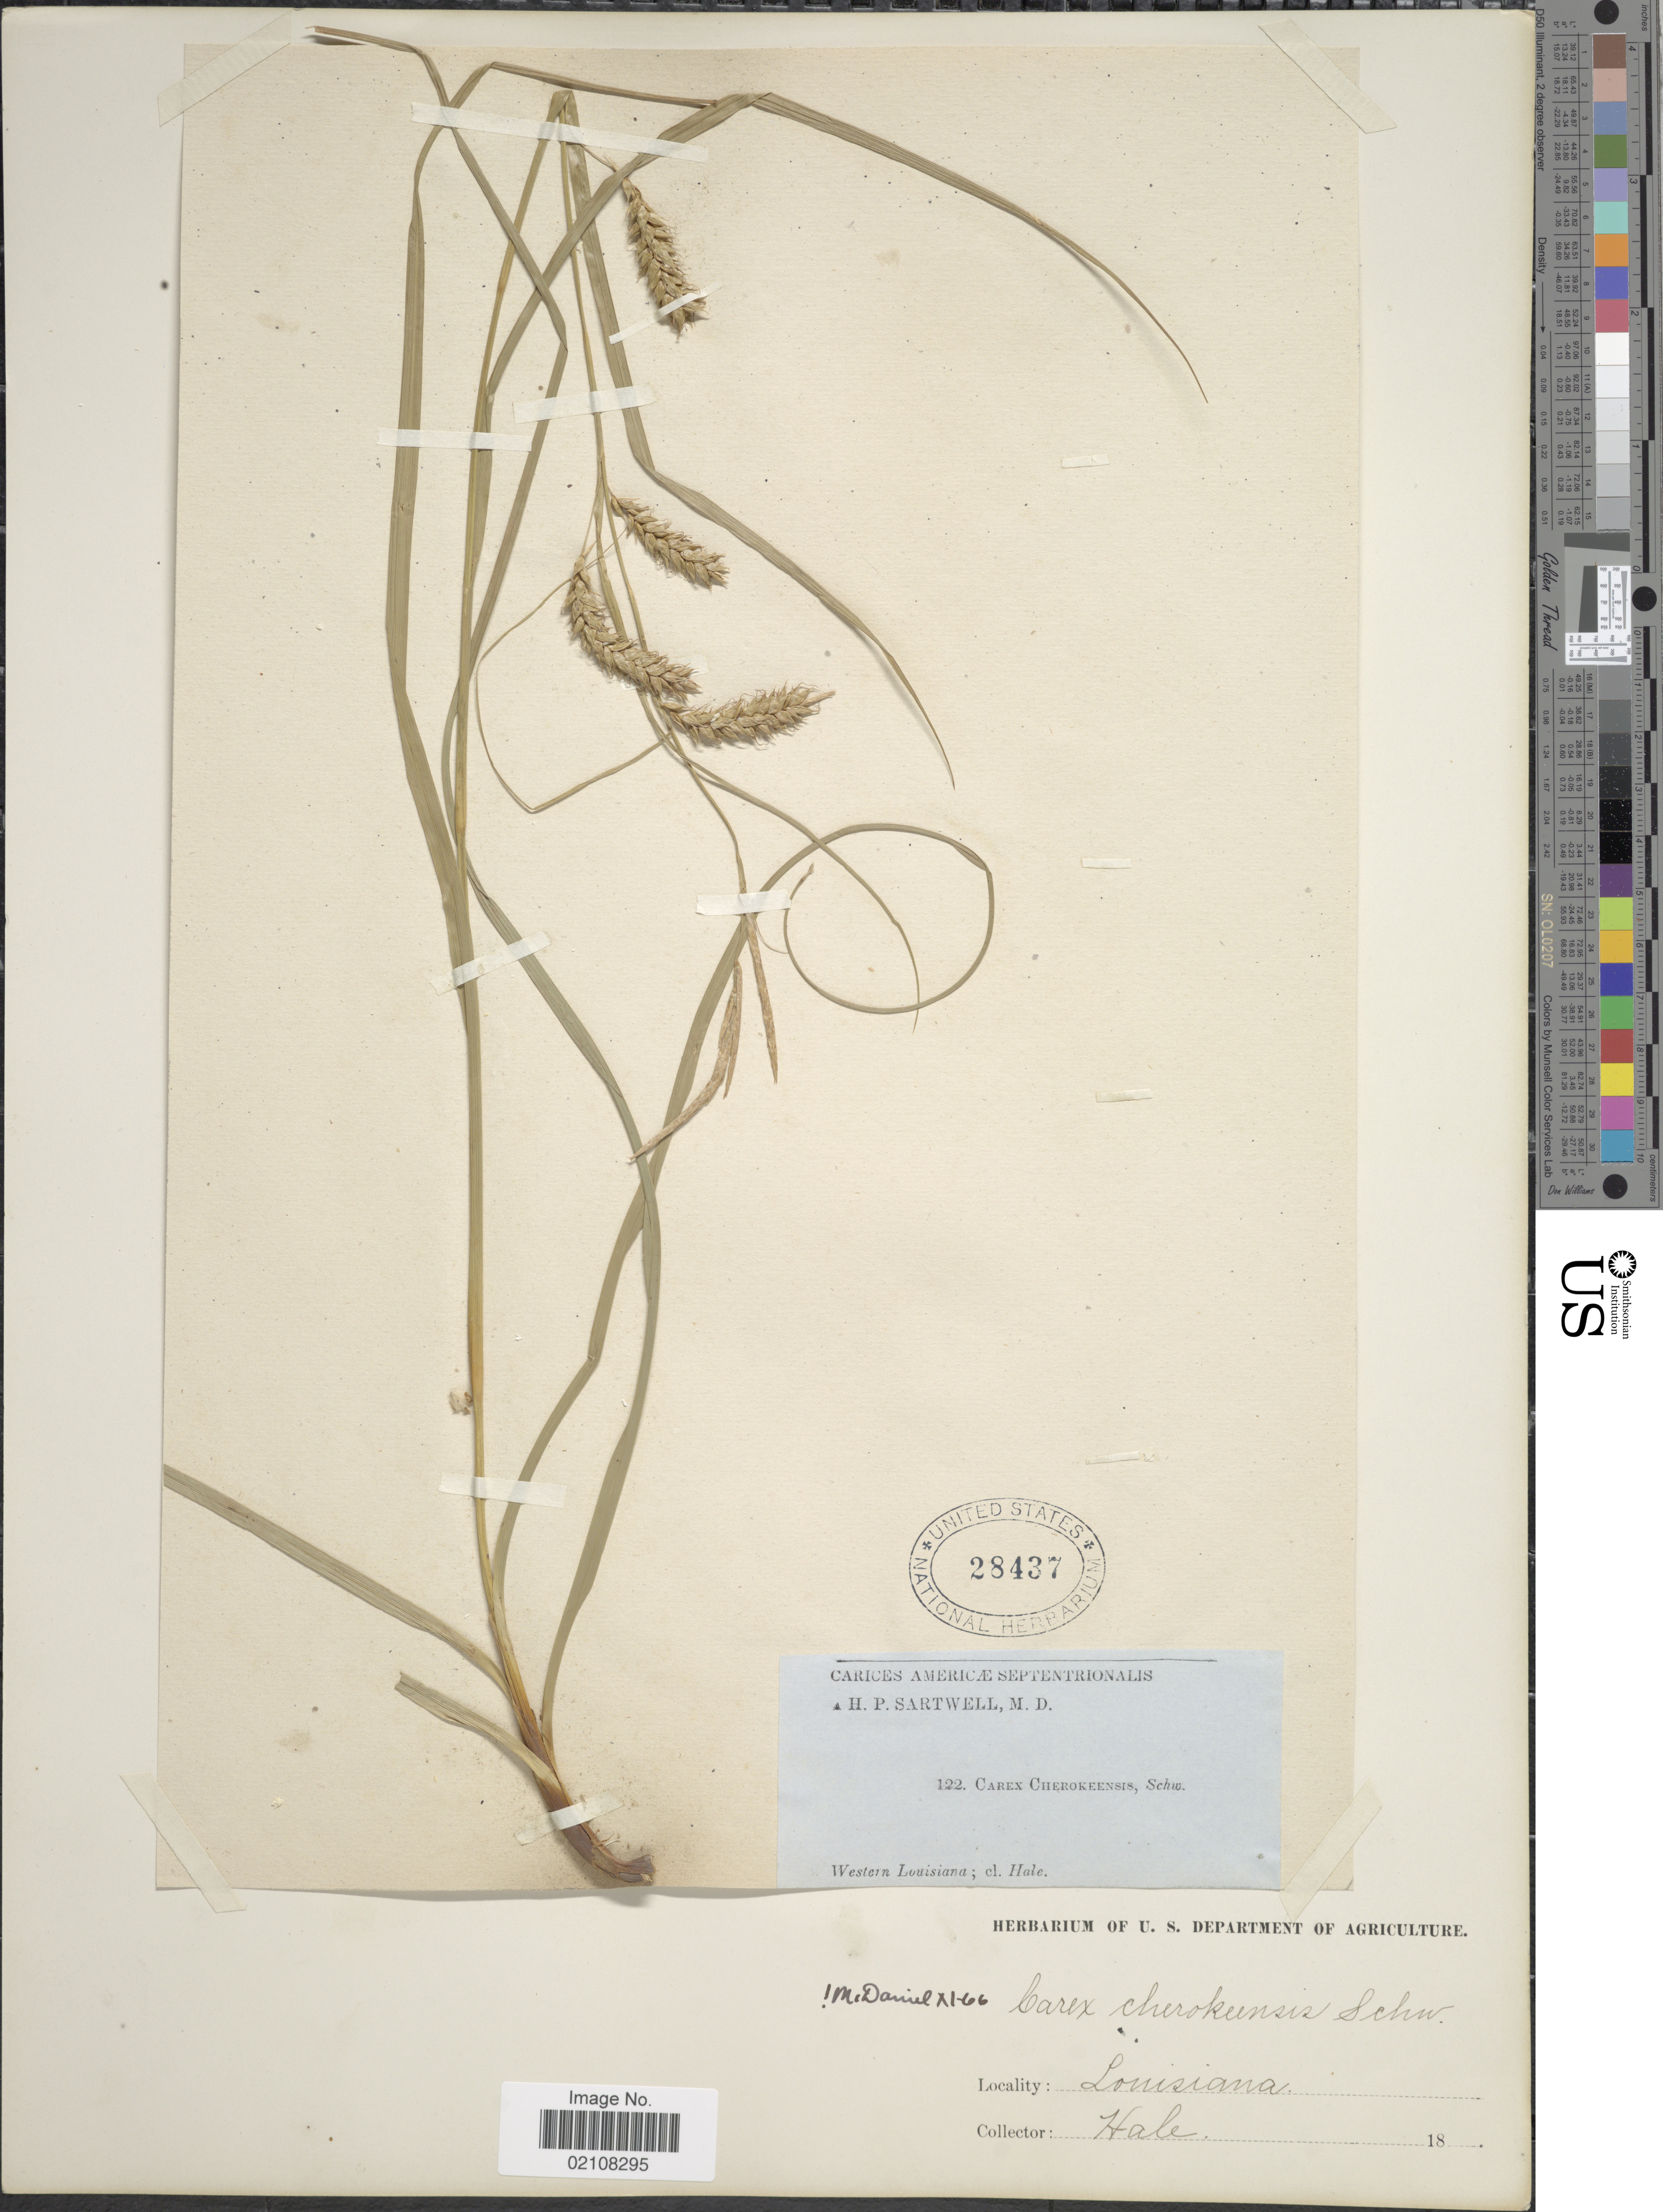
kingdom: Plantae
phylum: Tracheophyta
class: Liliopsida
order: Poales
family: Cyperaceae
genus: Carex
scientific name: Carex cherokeensis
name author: Schwein.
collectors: -- Hale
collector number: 122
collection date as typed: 18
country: United States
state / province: Louisiana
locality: Western Louisiana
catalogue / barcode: US 28437